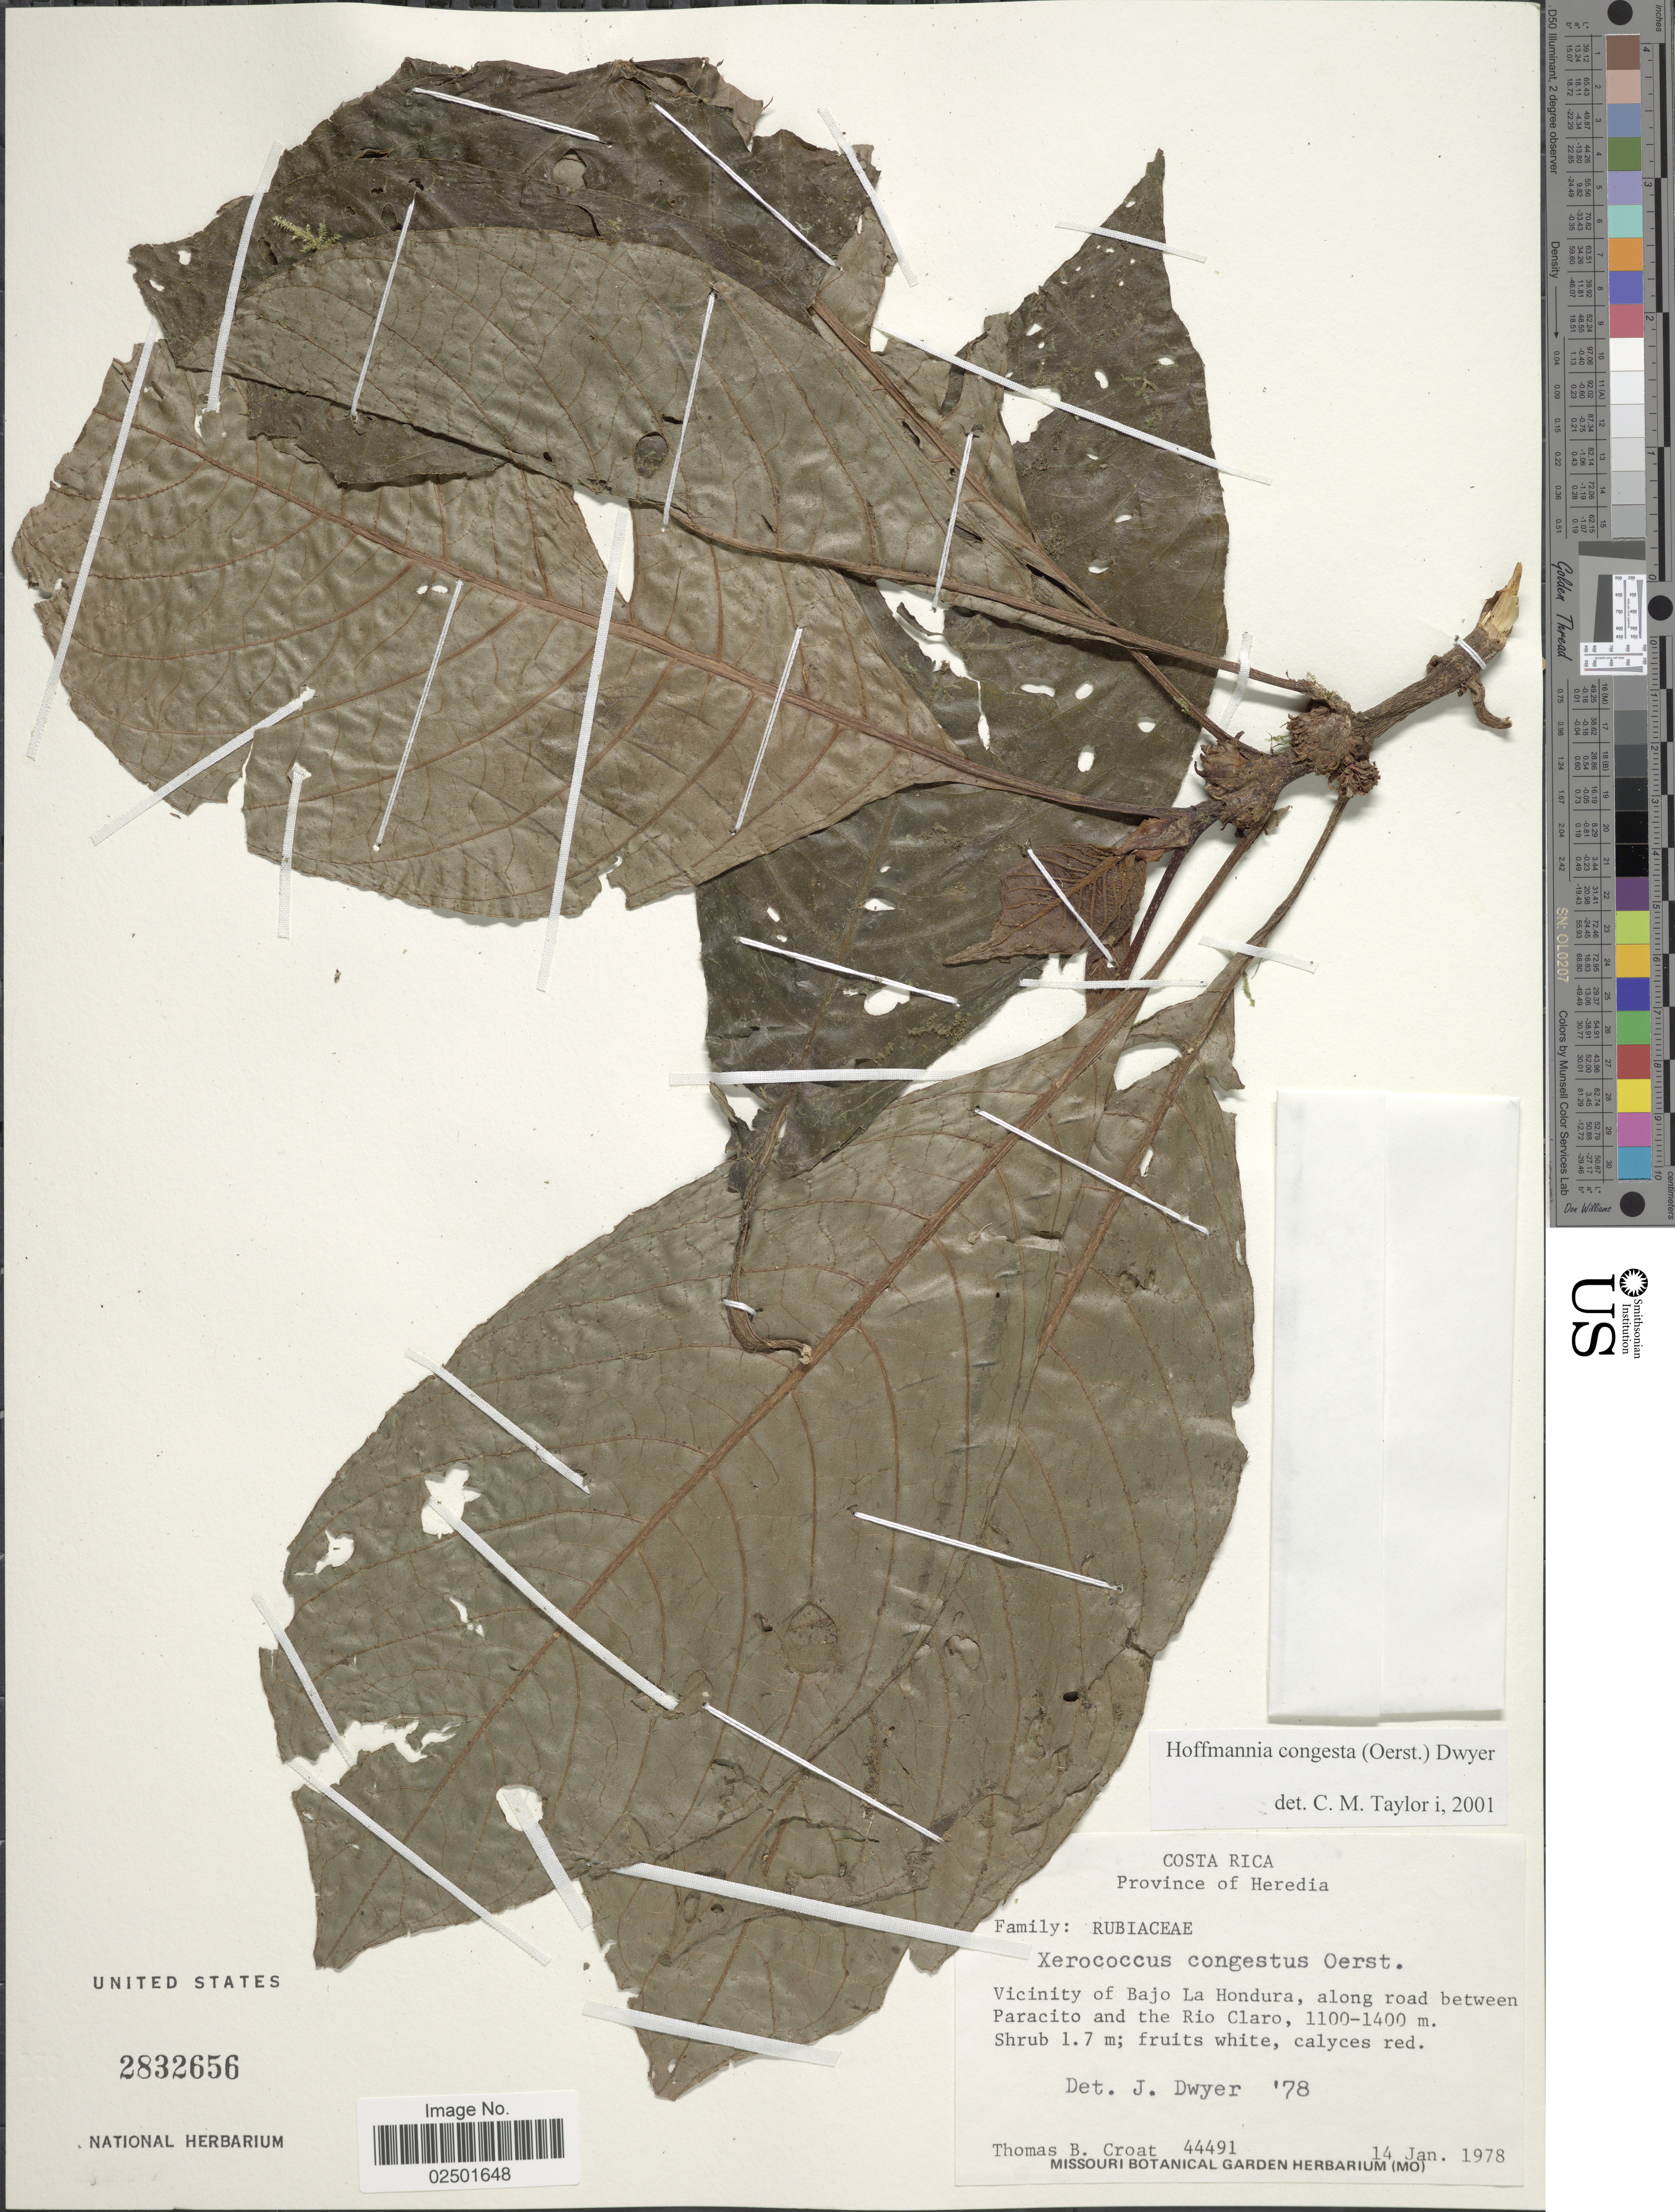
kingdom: Plantae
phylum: Tracheophyta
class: Magnoliopsida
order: Gentianales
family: Rubiaceae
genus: Hoffmannia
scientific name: Hoffmannia congesta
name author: (Oerst.) Dwyer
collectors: T. B. Croat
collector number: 44491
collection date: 1978-01-14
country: Costa Rica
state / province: Heredia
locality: Vicinity of Bajo La Hondura, along road between Paracito and the Rio Claro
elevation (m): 1100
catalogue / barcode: US 2832656